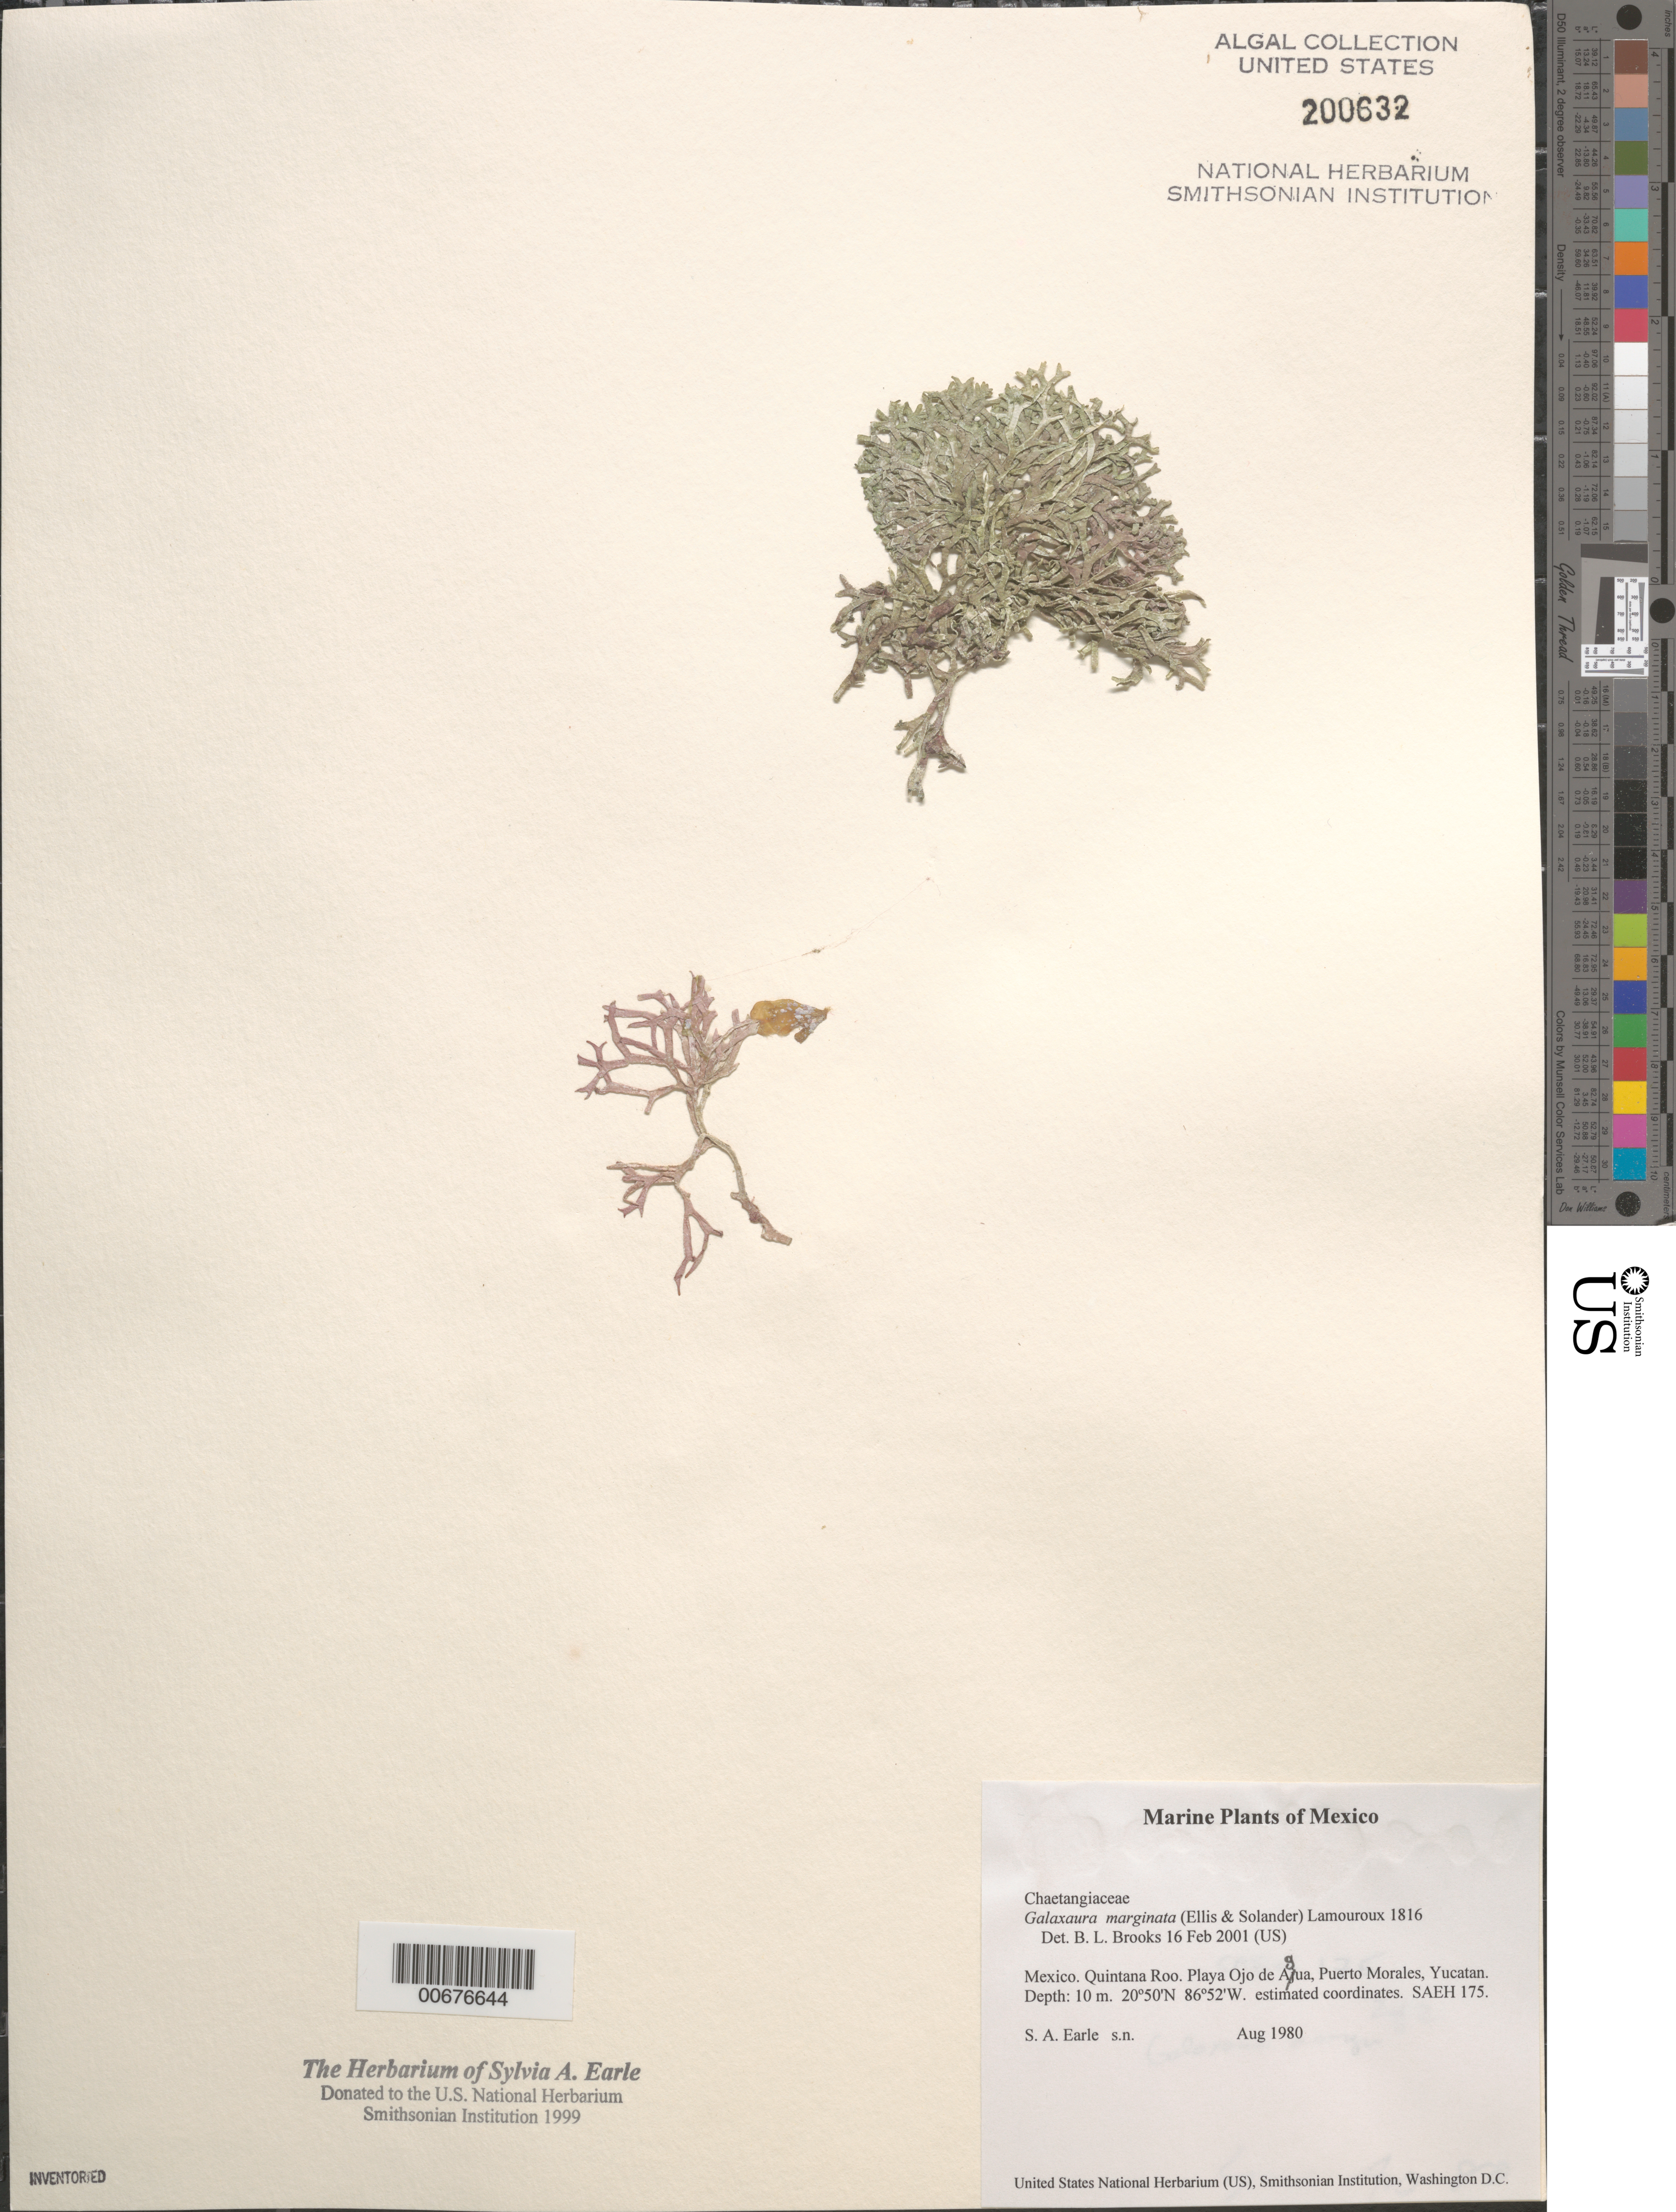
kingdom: Plantae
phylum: Rhodophyta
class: Florideophyceae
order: Nemaliales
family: Galaxauraceae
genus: Galaxaura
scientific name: Galaxaura marginata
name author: (J. Ellis & Sol.) J.V.Lamouroux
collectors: S. A. Earle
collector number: SAEH 175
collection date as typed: Aug 1980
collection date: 1980-08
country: Mexico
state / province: Quintana Roo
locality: Playa Ojo de Agua, Puerto Morales, Yucatan Peninsula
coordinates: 20 50' N, 86 52' W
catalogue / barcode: US 200632